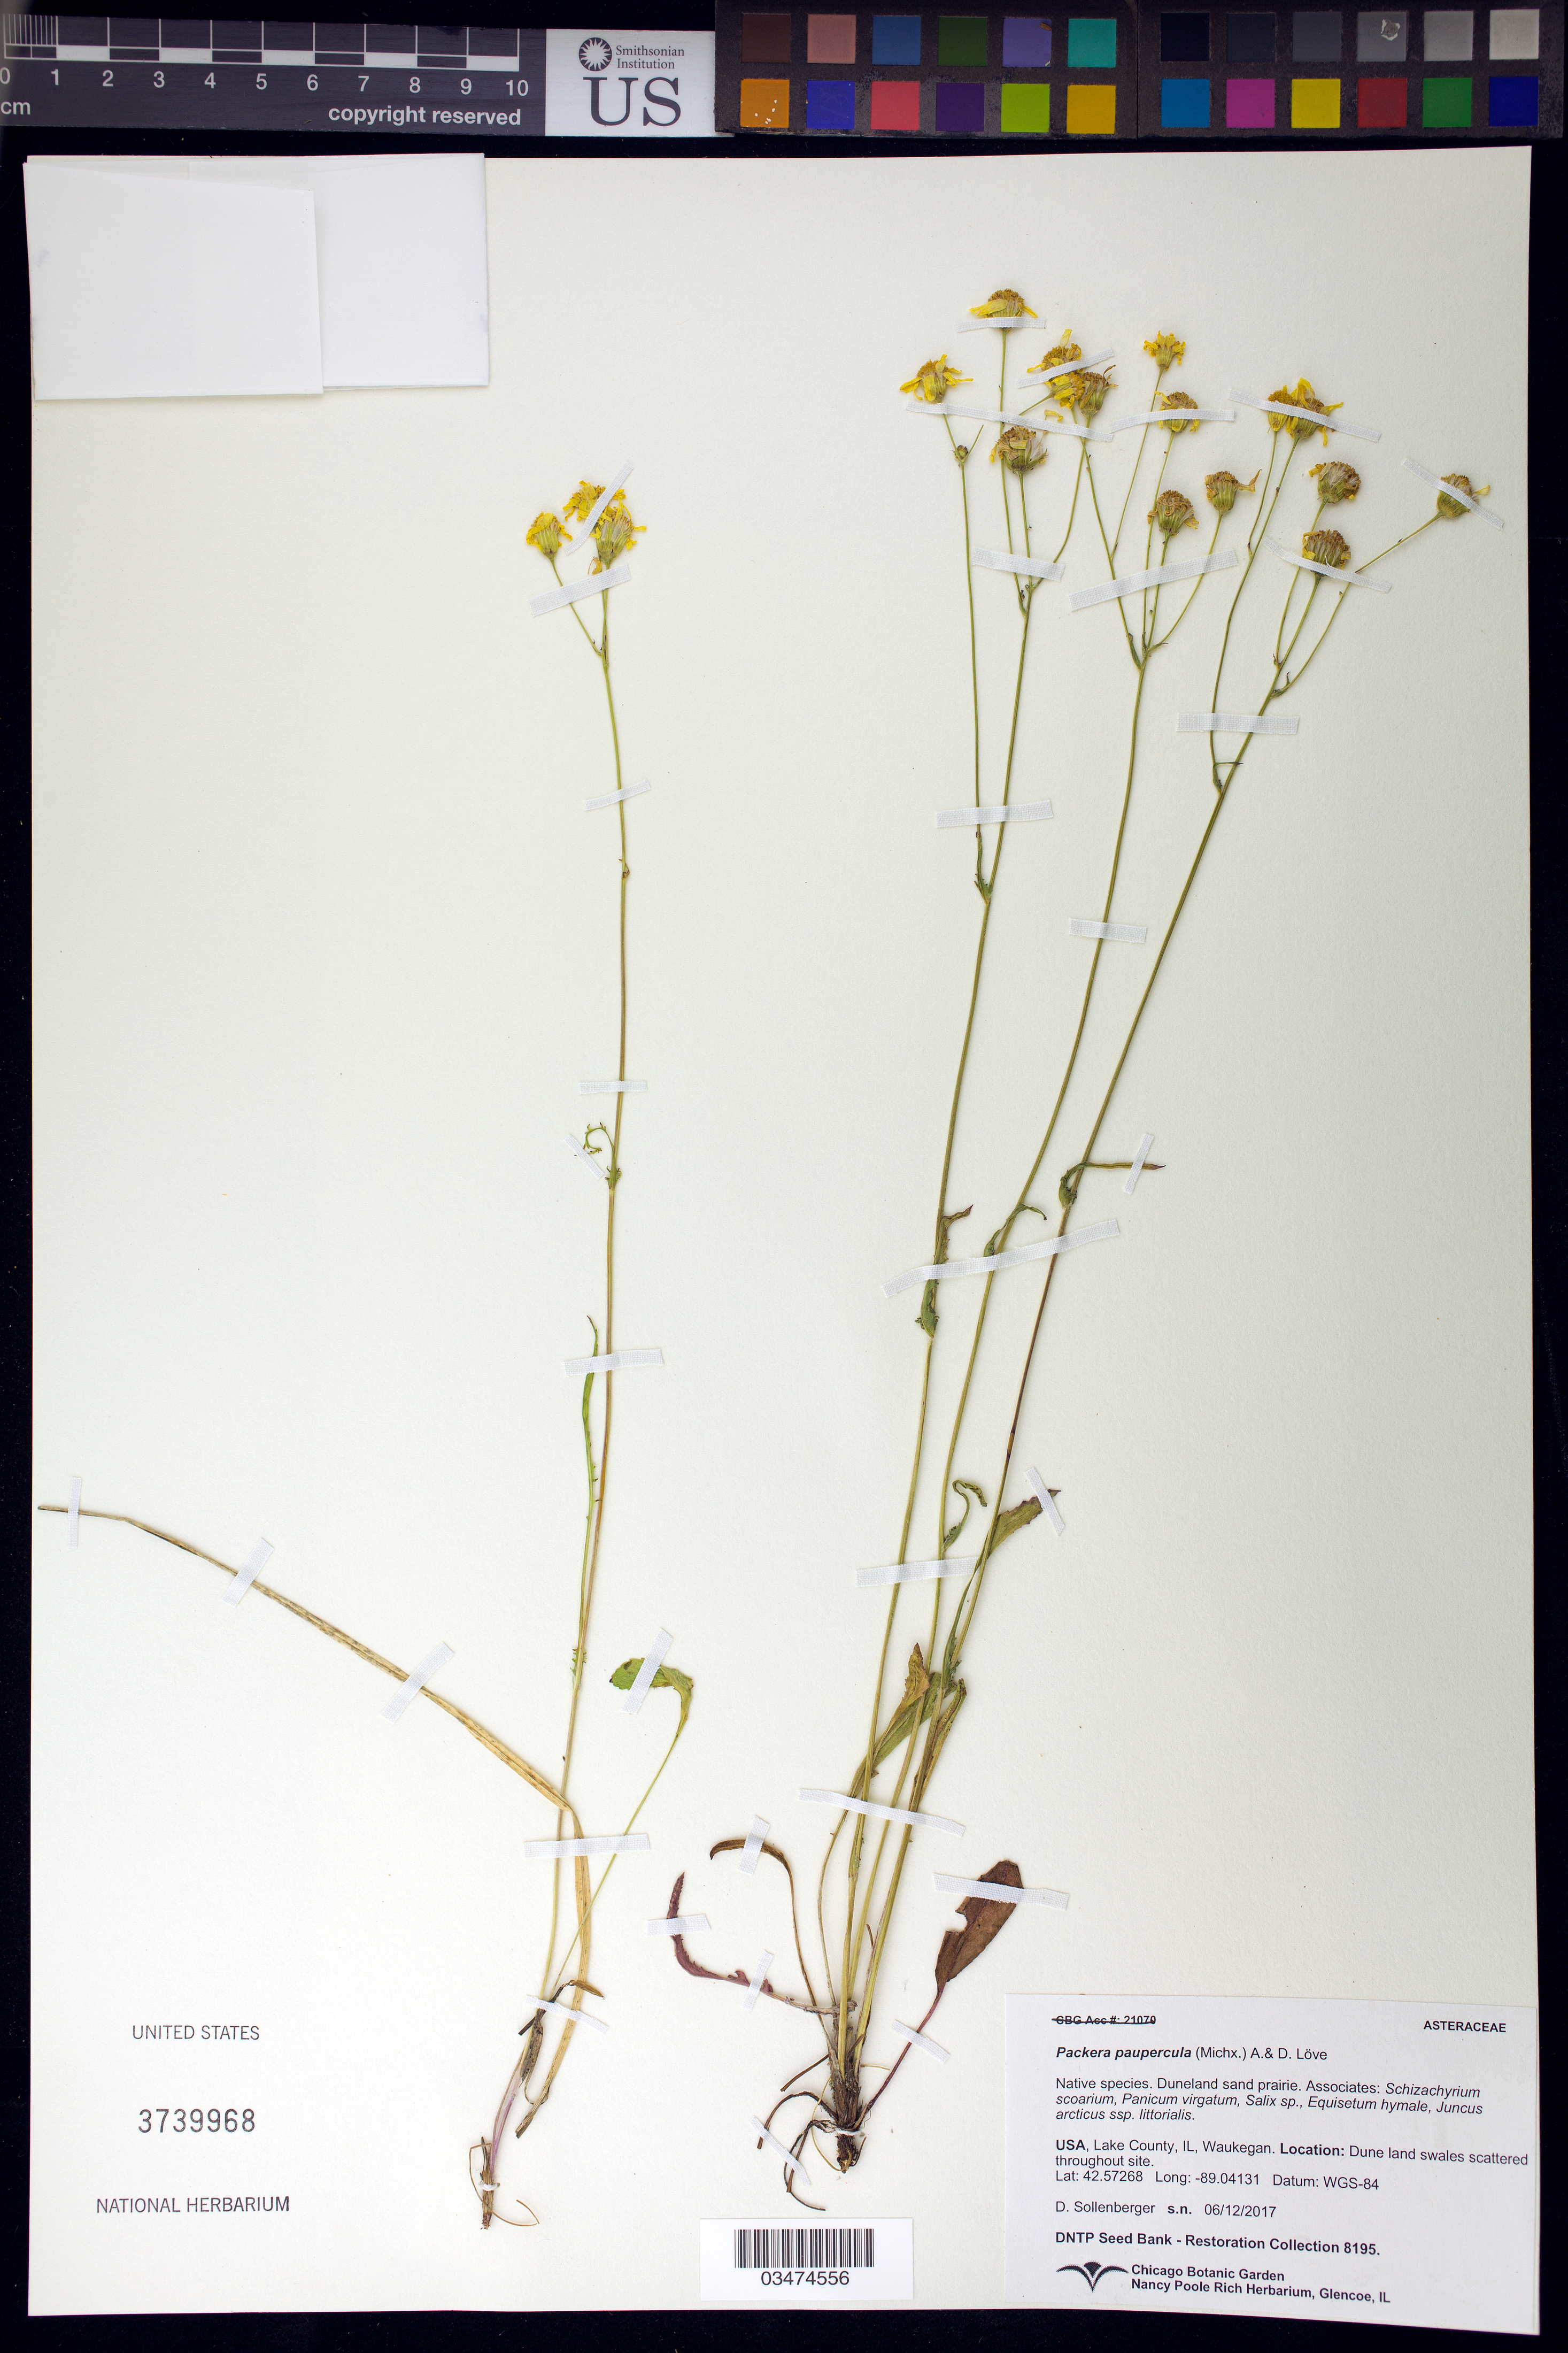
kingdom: Plantae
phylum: Tracheophyta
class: Magnoliopsida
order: Asterales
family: Asteraceae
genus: Packera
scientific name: Packera paupercula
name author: (Michx.) Á. Löve & D. Löve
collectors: D. Sollenberger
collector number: CBG-8195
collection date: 2017-06-12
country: United States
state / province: Illinois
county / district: Lake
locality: Dune land swales scattered throughout site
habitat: duneland sand prairie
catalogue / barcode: US 3739968